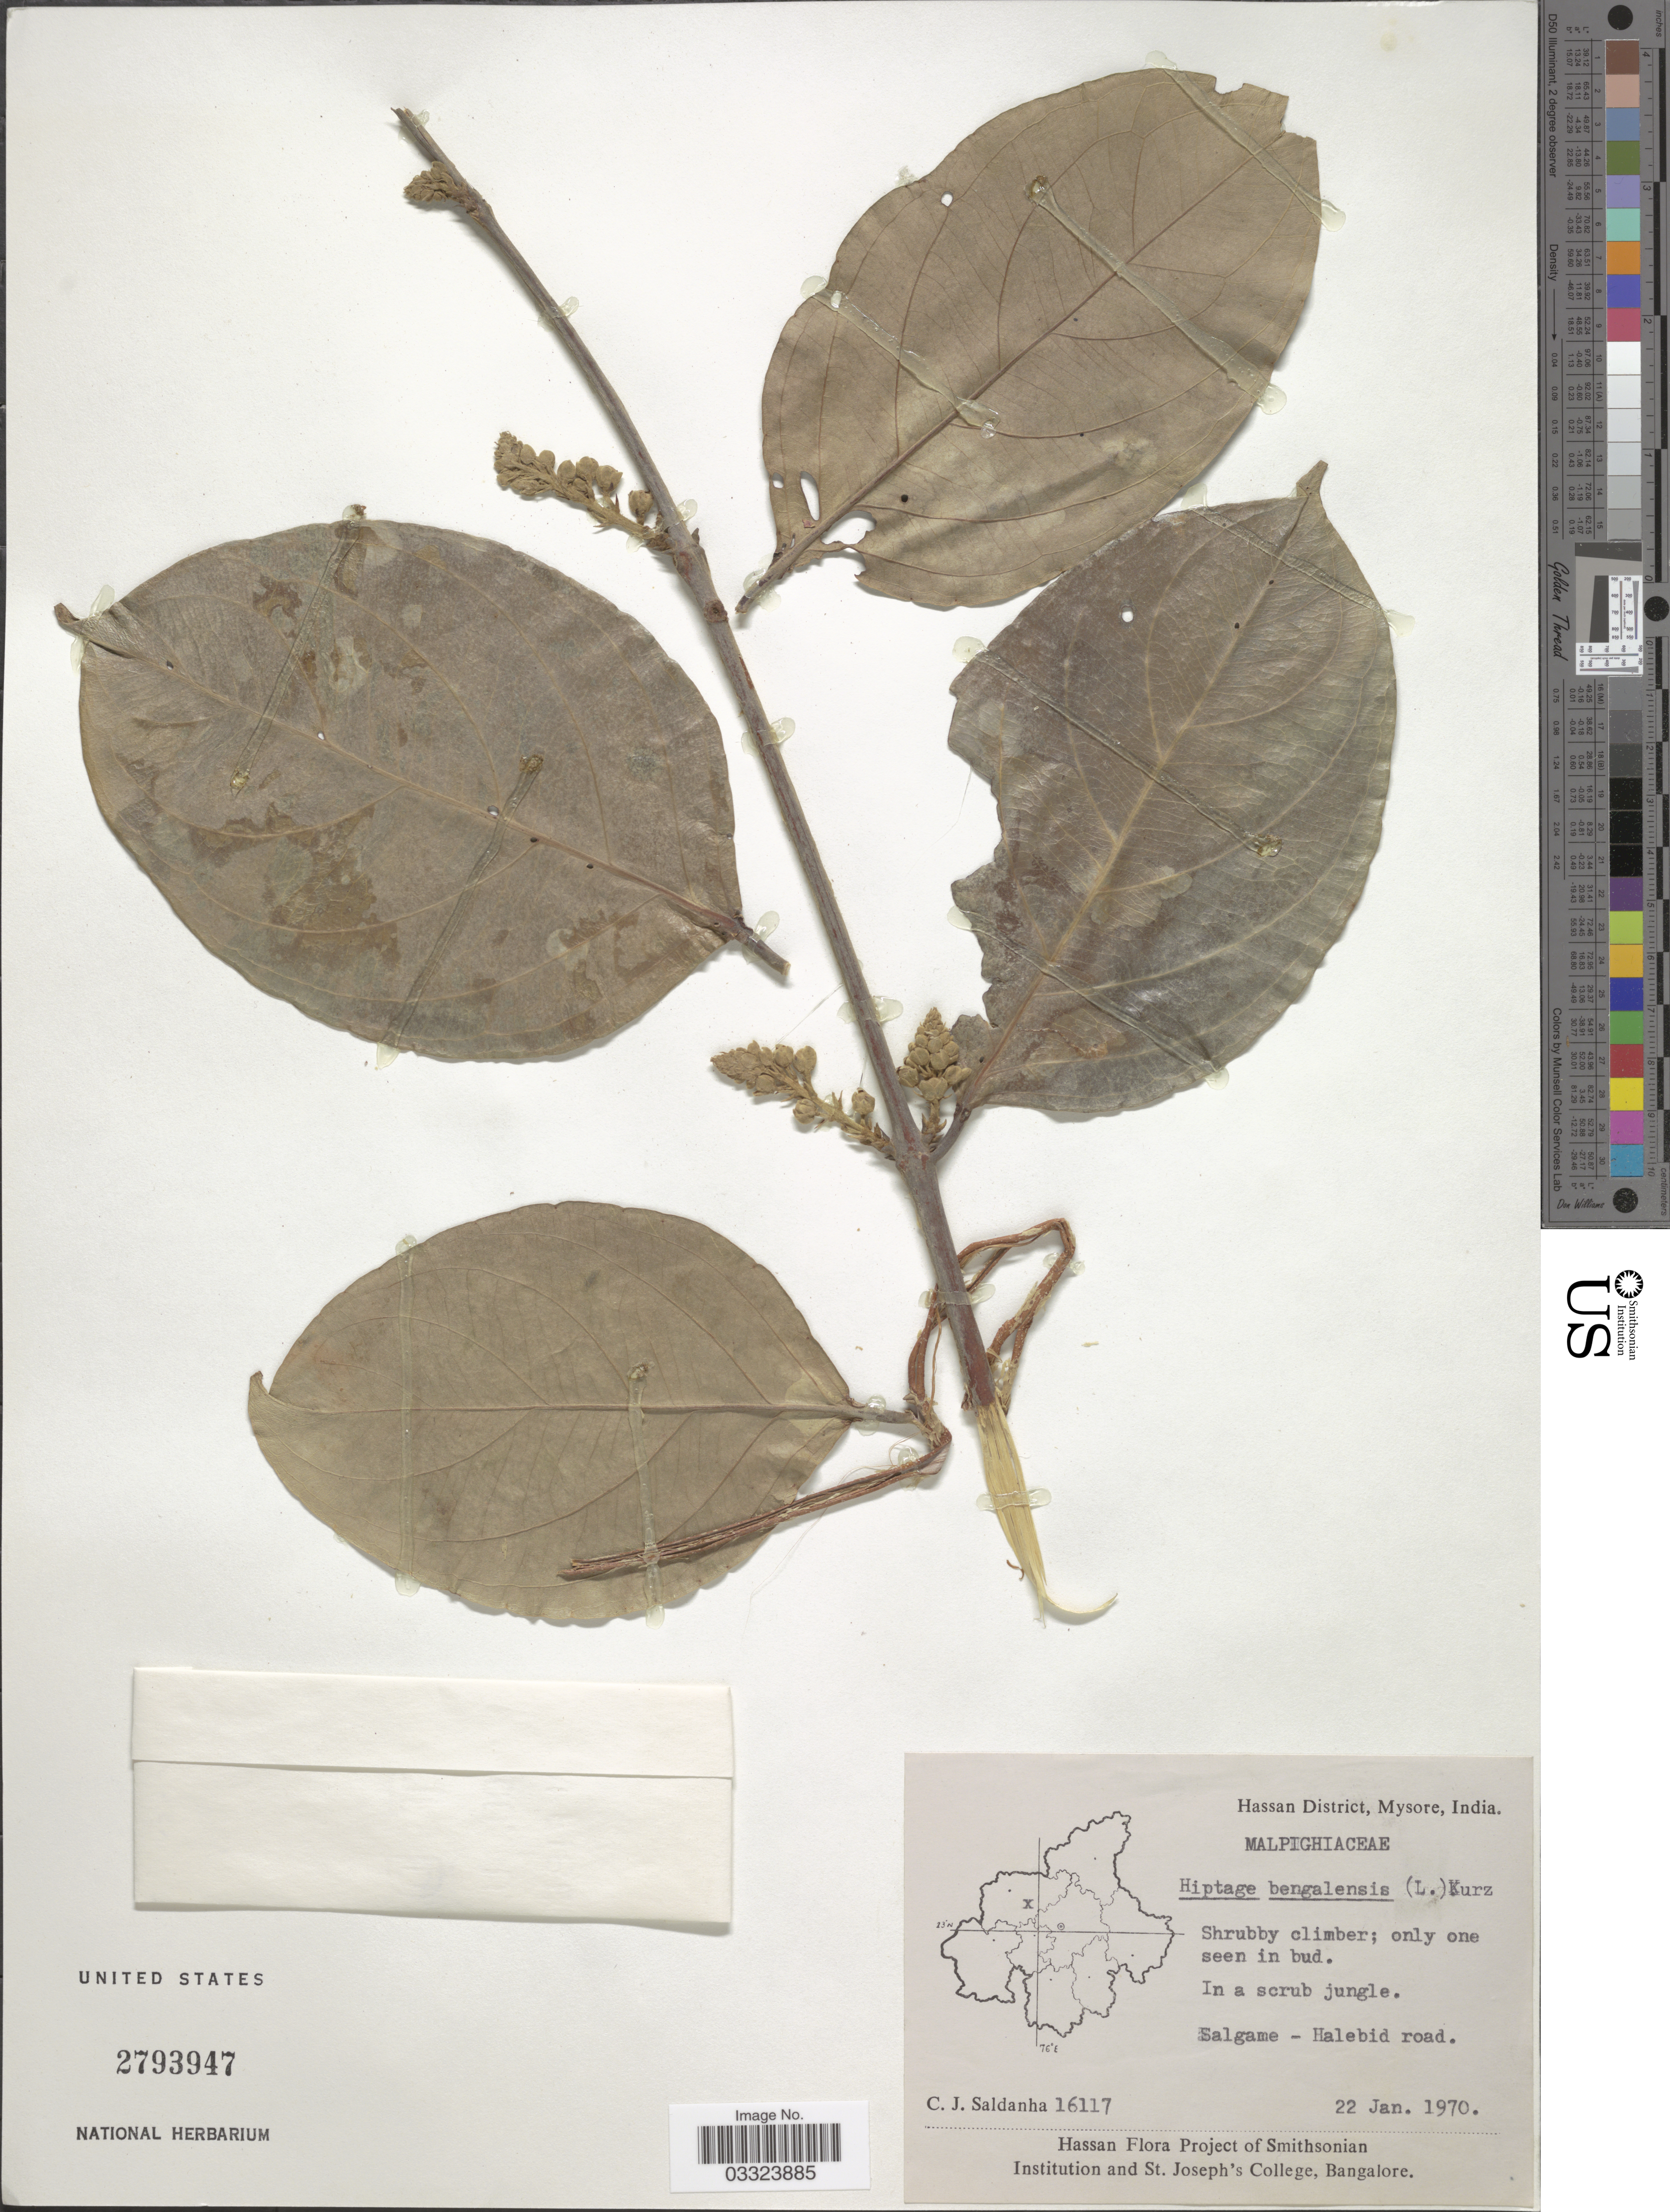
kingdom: Plantae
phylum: Tracheophyta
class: Magnoliopsida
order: Malpighiales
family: Malpighiaceae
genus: Hiptage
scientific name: Hiptage benghalensis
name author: (L.) Kurz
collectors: C. J. Saldanha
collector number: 16117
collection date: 1970-01-22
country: India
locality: Hassan District, Mysore. Salgame - Halebid road.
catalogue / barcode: US 2793947